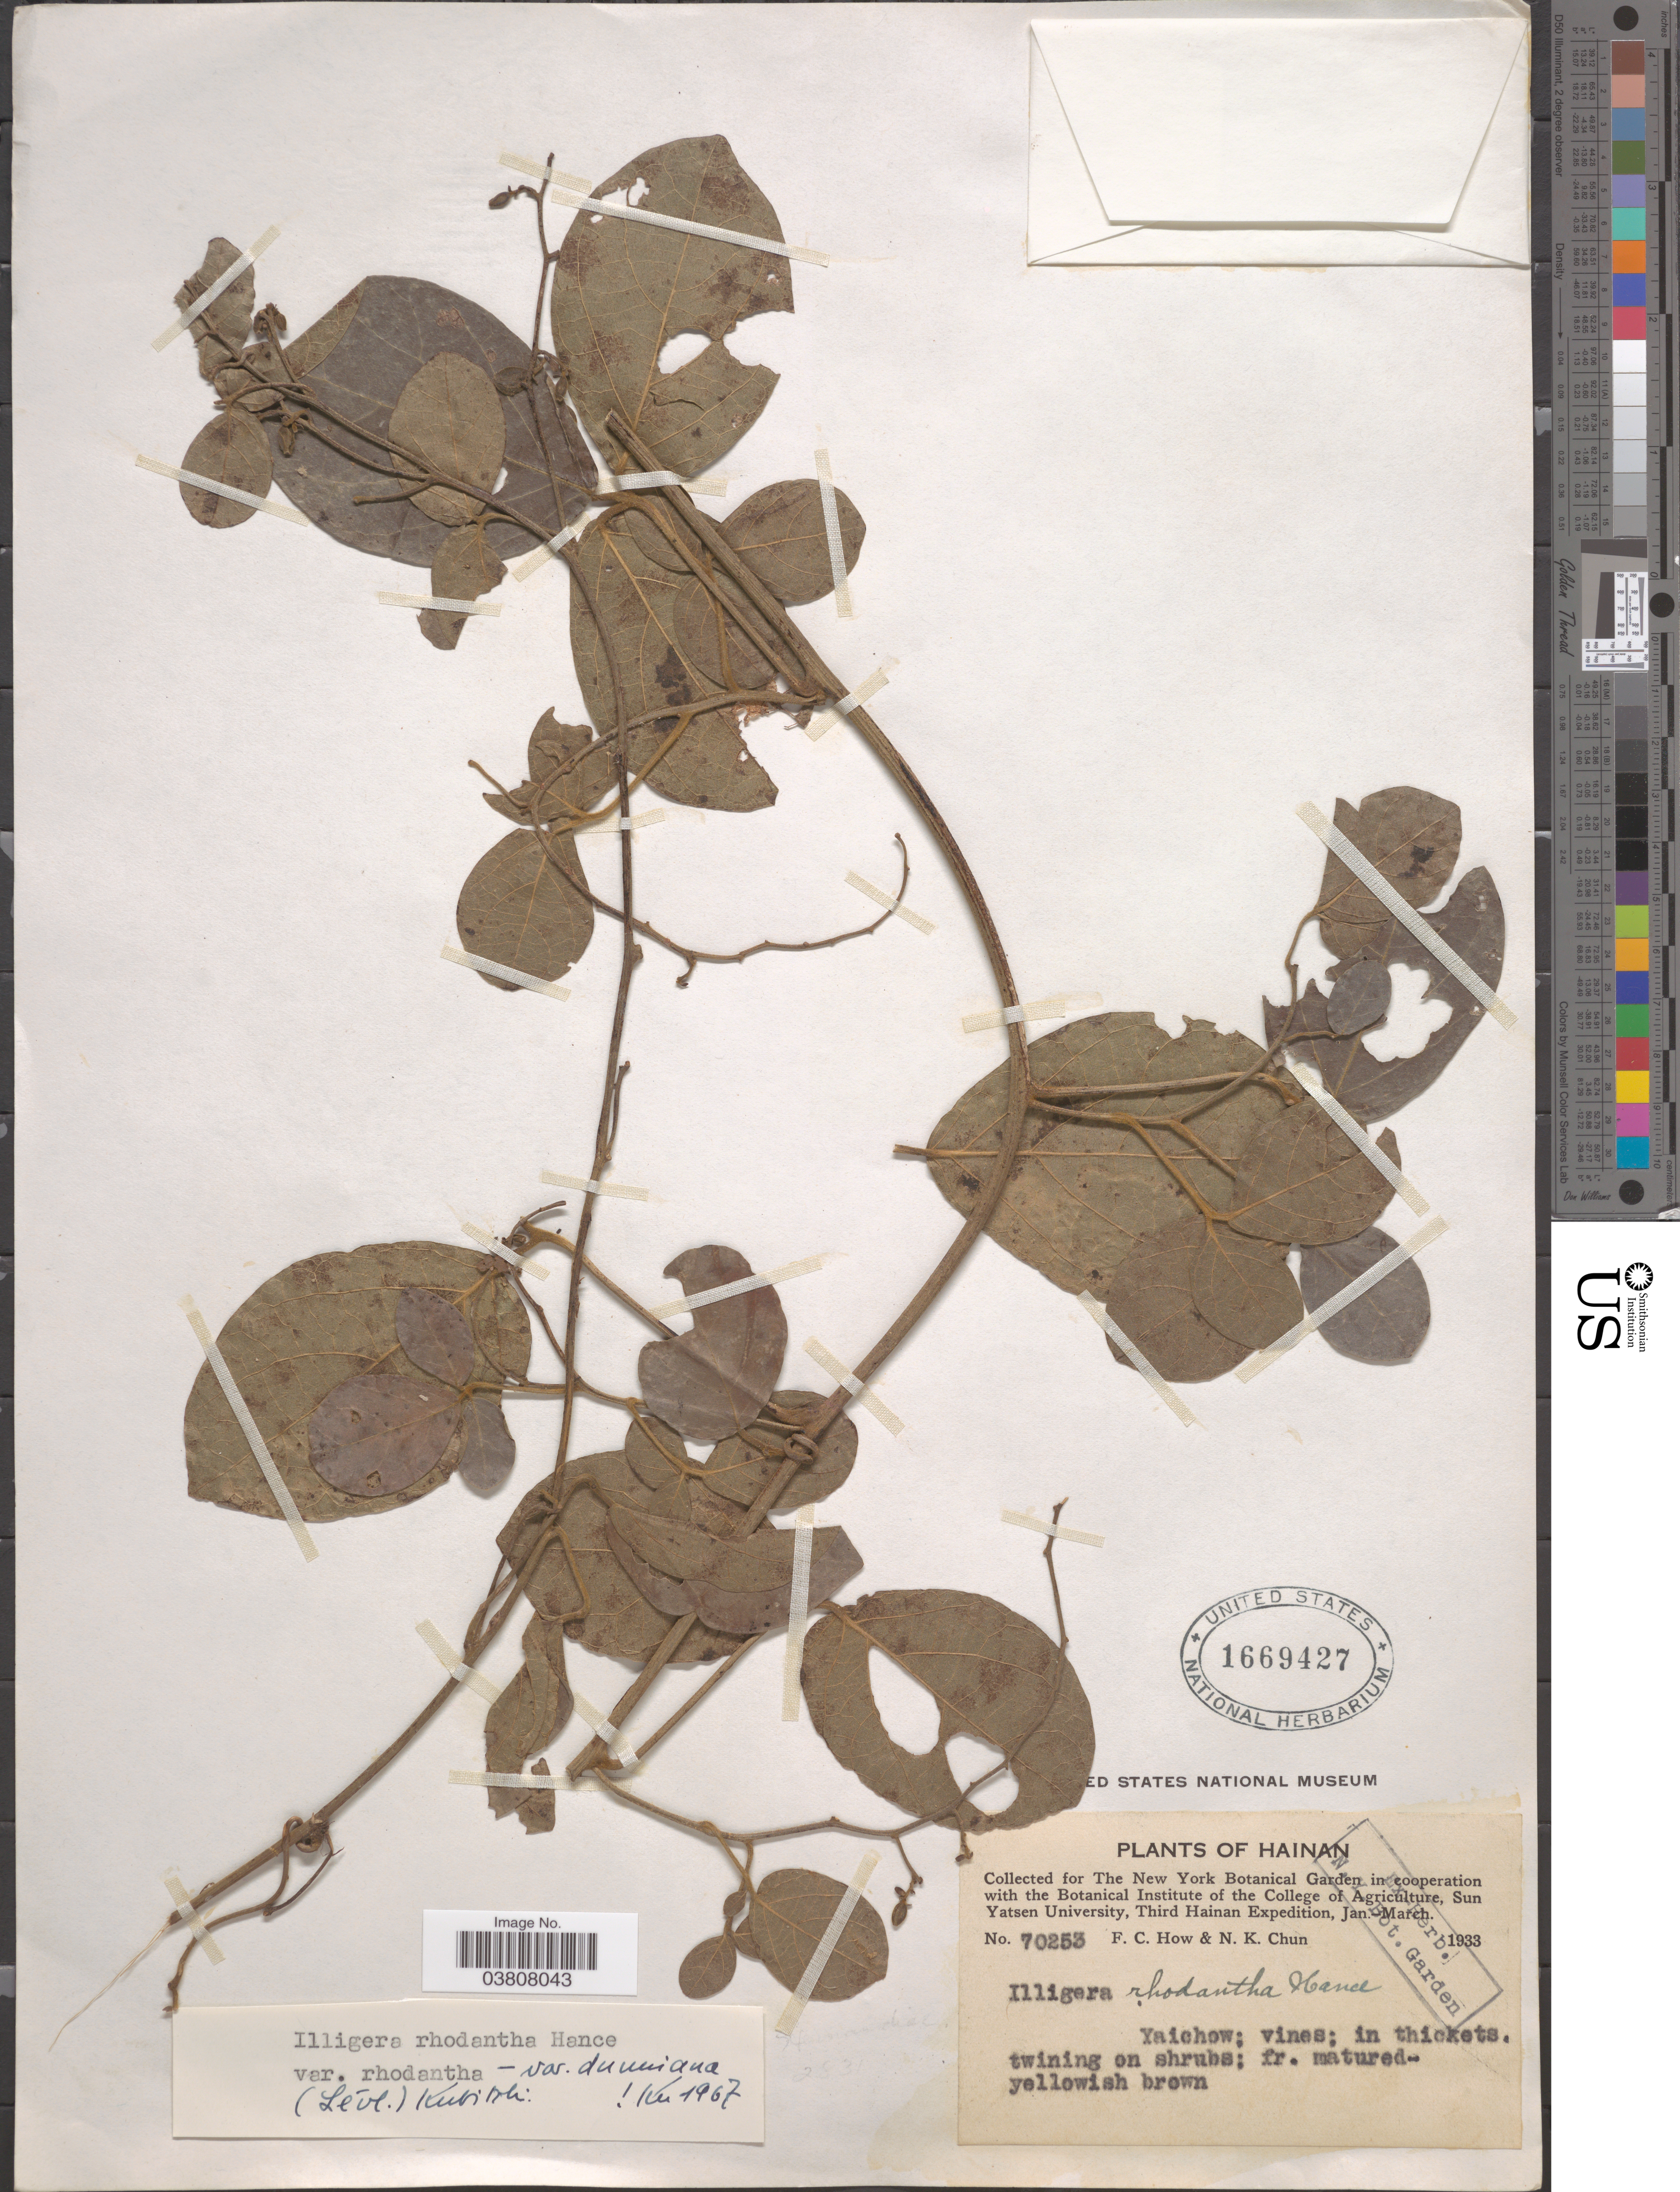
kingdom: Plantae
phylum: Tracheophyta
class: Magnoliopsida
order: Laurales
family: Hernandiaceae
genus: Illigera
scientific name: Illigera rhodantha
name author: Hance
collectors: F. C. How & N. K. Chun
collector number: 70253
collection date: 1933-01/1933-03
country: China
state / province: Hainan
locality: Yaichow.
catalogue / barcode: US 1669427